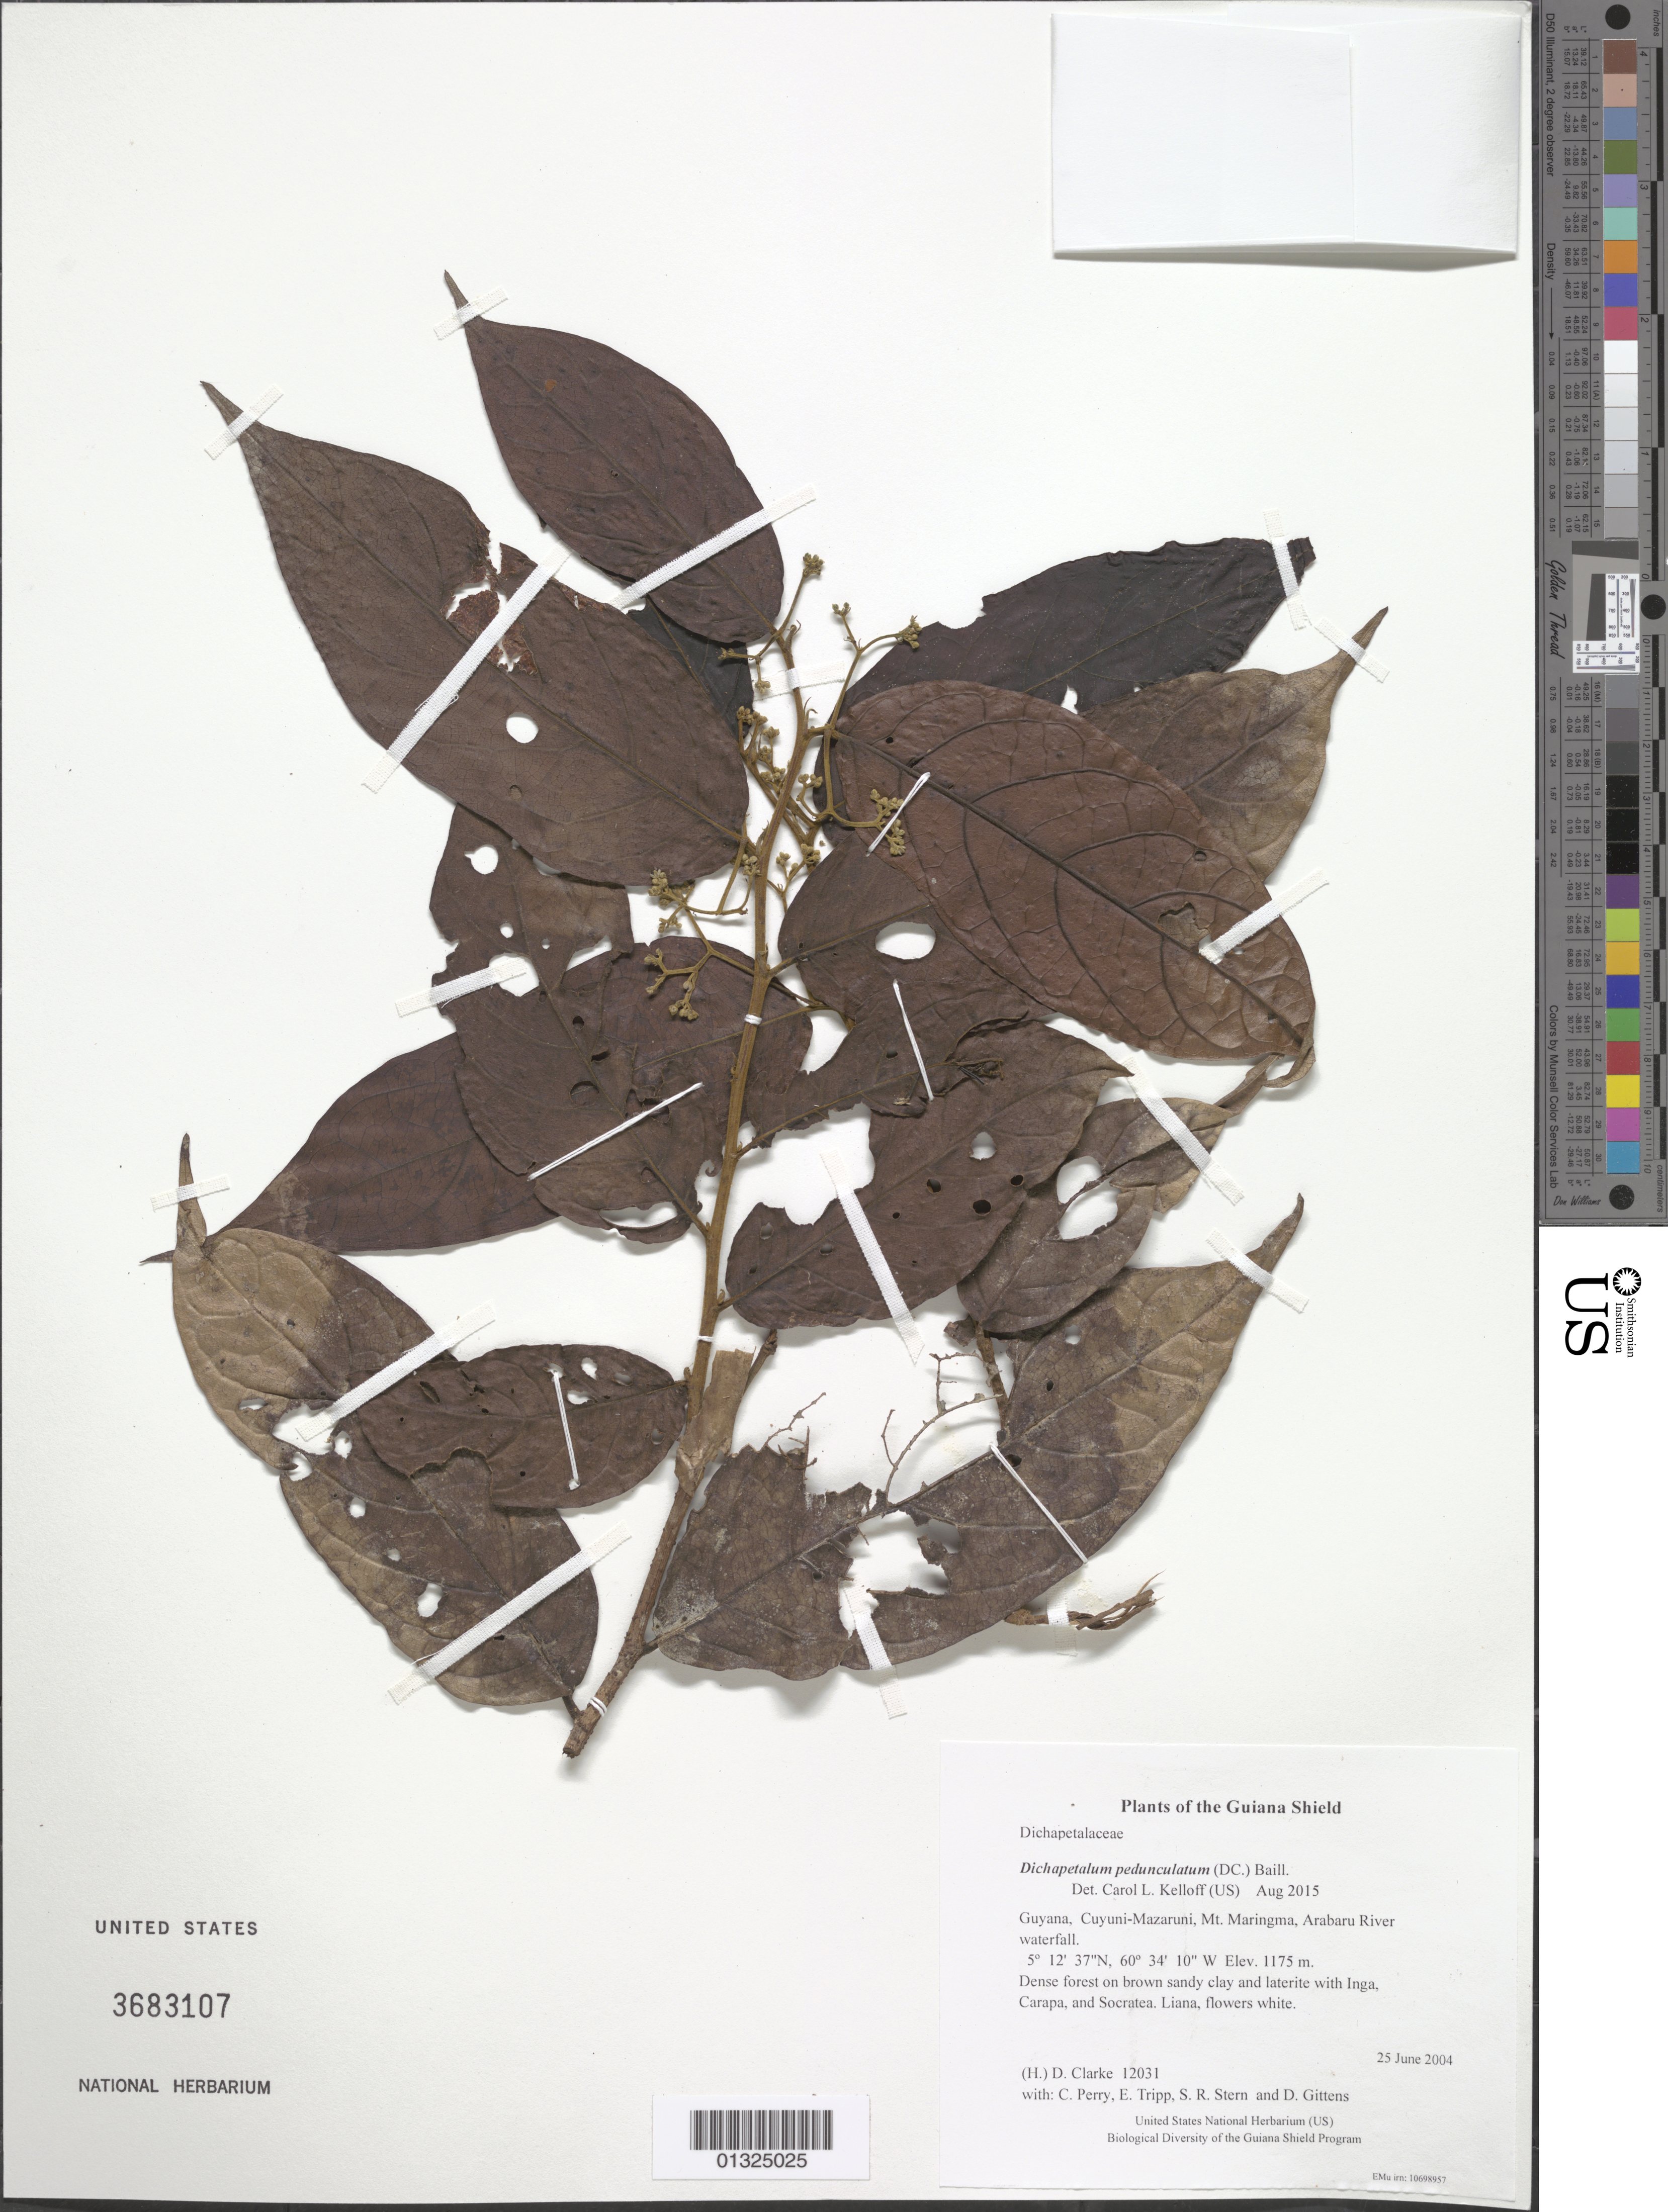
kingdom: Plantae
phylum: Tracheophyta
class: Magnoliopsida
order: Malpighiales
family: Dichapetalaceae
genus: Dichapetalum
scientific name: Dichapetalum pedunculatum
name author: (DC.) Baill.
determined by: Kelloff, Carol L., (US), Smithsonian Institution - National Museum of Natural History (UNITED STATES)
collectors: H. D. Clarke, C. Perry, E. Tripp, S. R. Stern & D. Gittens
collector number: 12031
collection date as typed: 25 June 2004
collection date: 2004-06-25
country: Guyana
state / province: Cuyuni-Mazaruni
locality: Mt. Maringma, Arabaru River waterfall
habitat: Dense forest on brown sandy clay and laterite with Inga, Carapa, and Socratea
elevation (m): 1175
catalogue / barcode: US 3683107